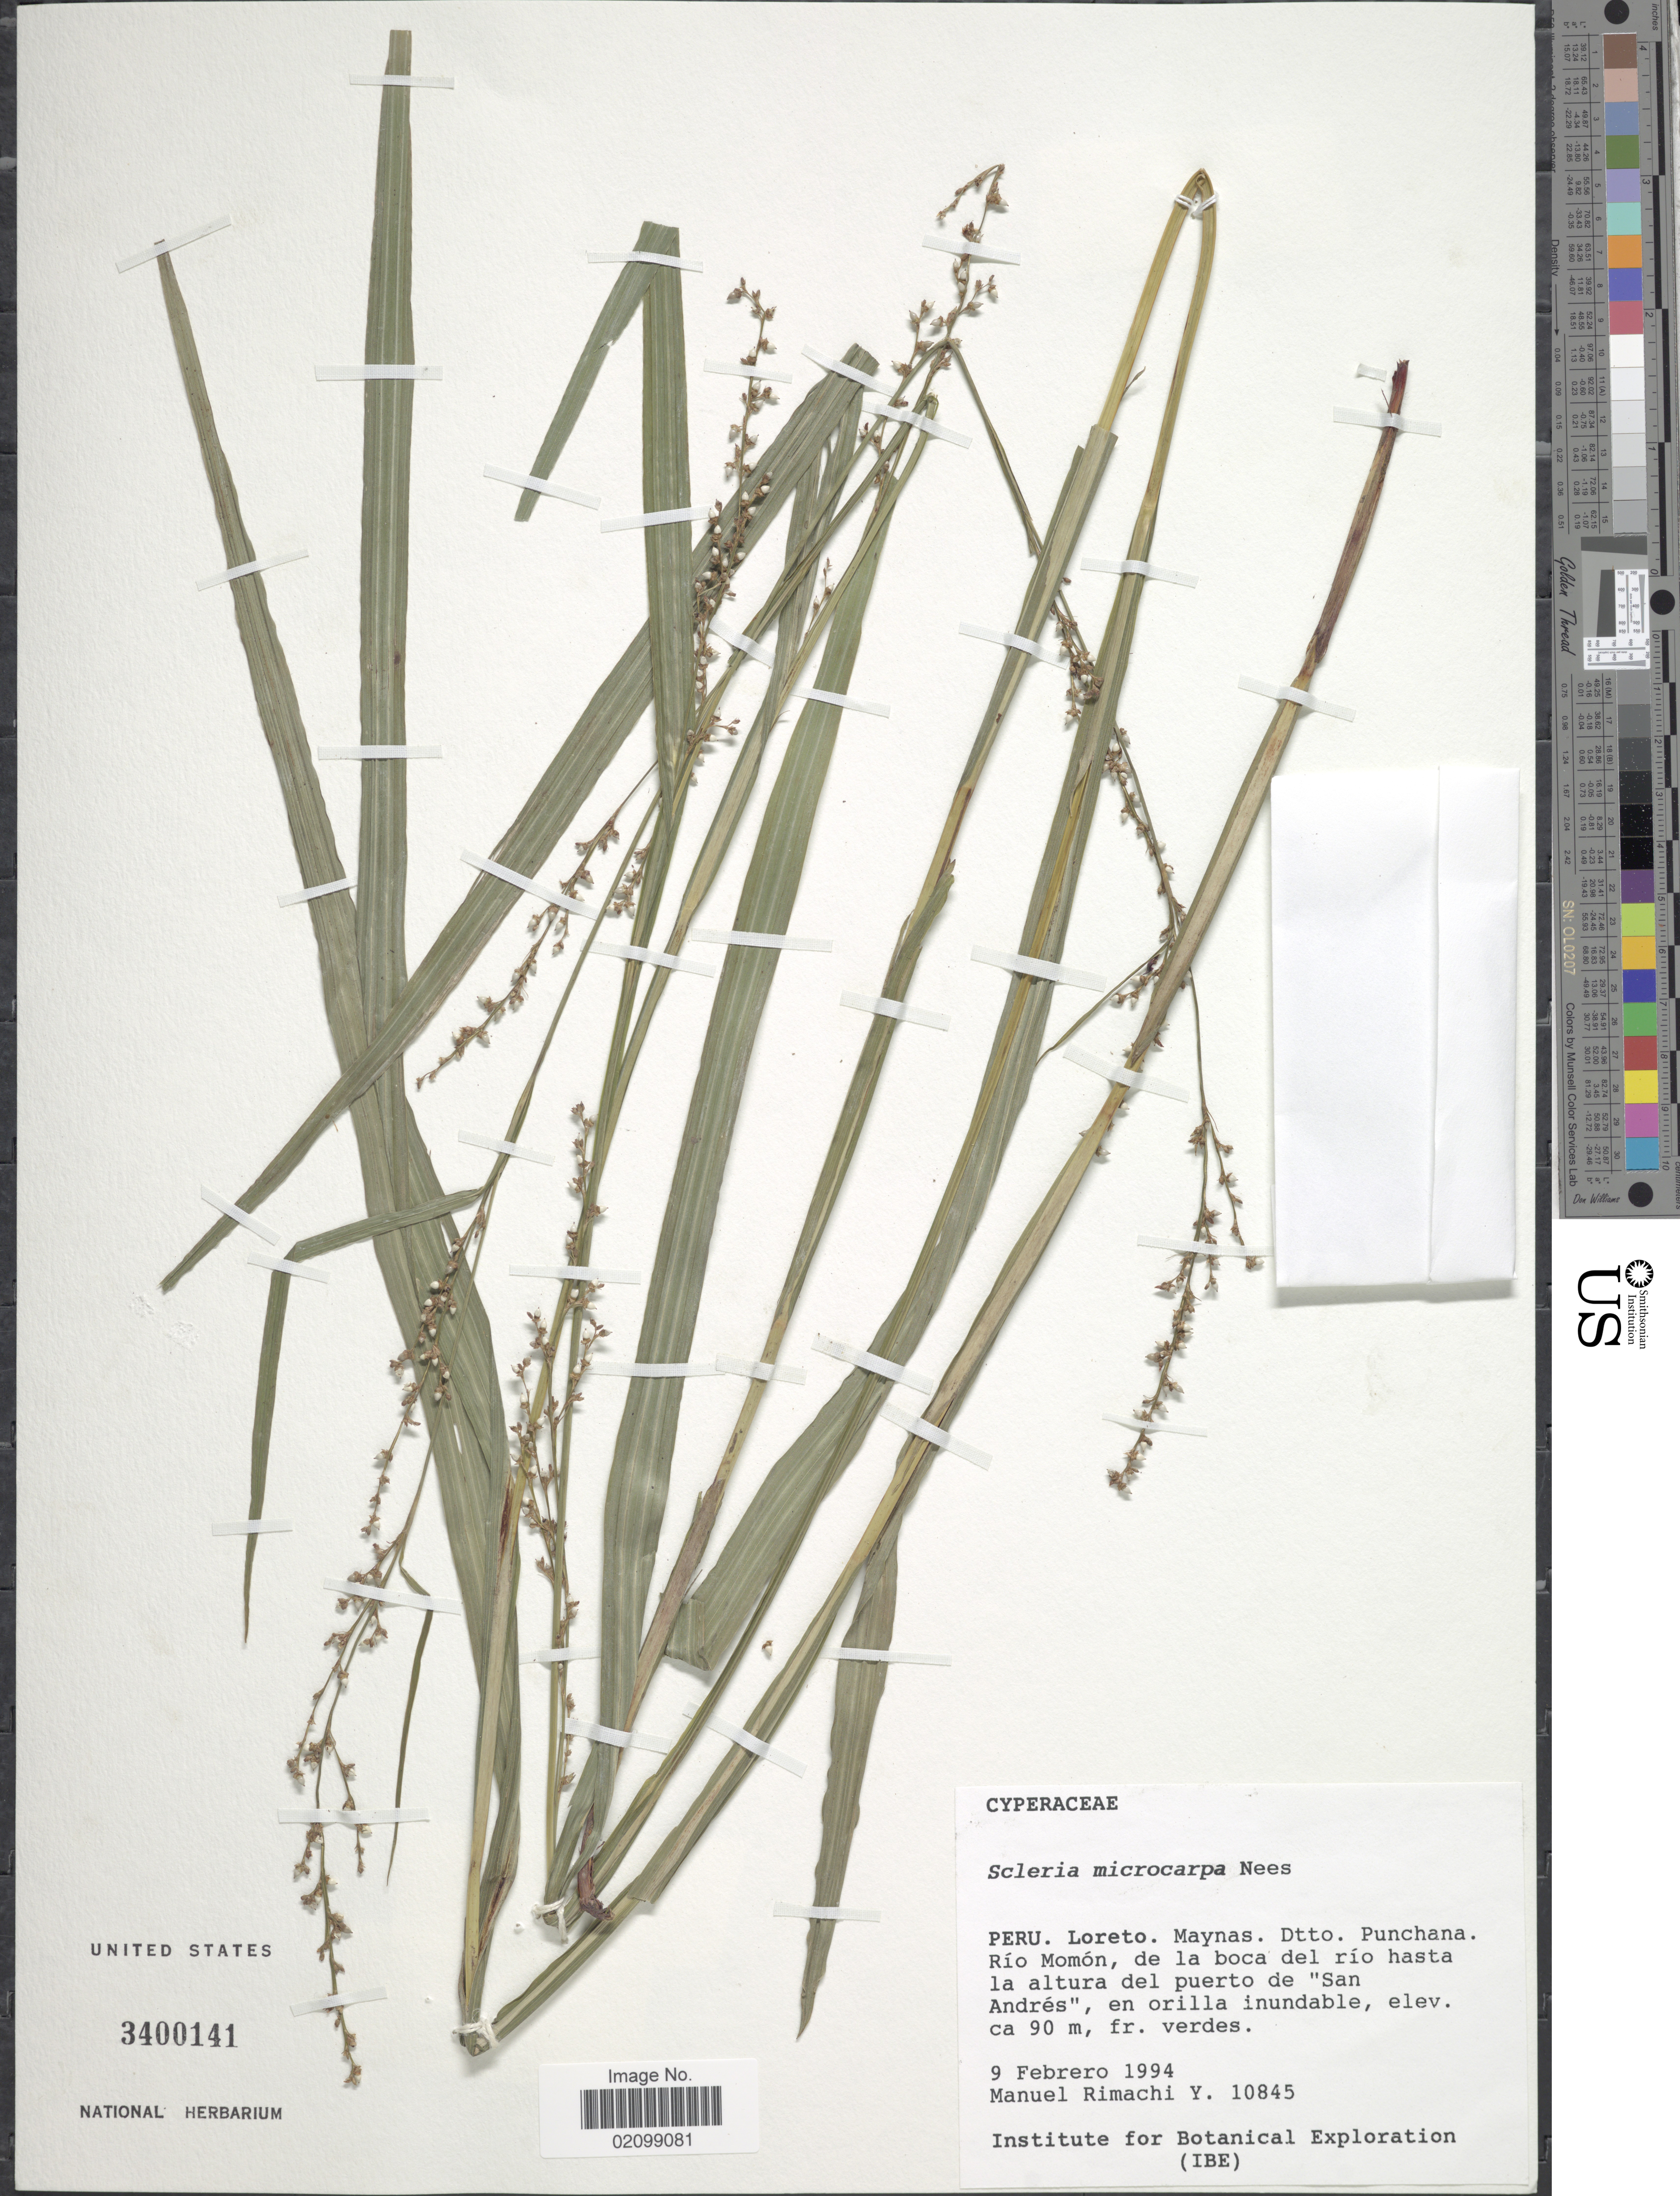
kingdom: Plantae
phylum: Tracheophyta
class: Liliopsida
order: Poales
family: Cyperaceae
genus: Scleria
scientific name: Scleria microcarpa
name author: Nees ex Kunth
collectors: M. Rimachi Y.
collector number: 10845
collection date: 1994-02-09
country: Peru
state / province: Loreto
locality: Maynas. Dtto. Puchana, Rio Momon, de la boca del rio hasta la altura del puerto de "San Andrs", en orilla inundable.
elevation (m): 90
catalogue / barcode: US 3400141